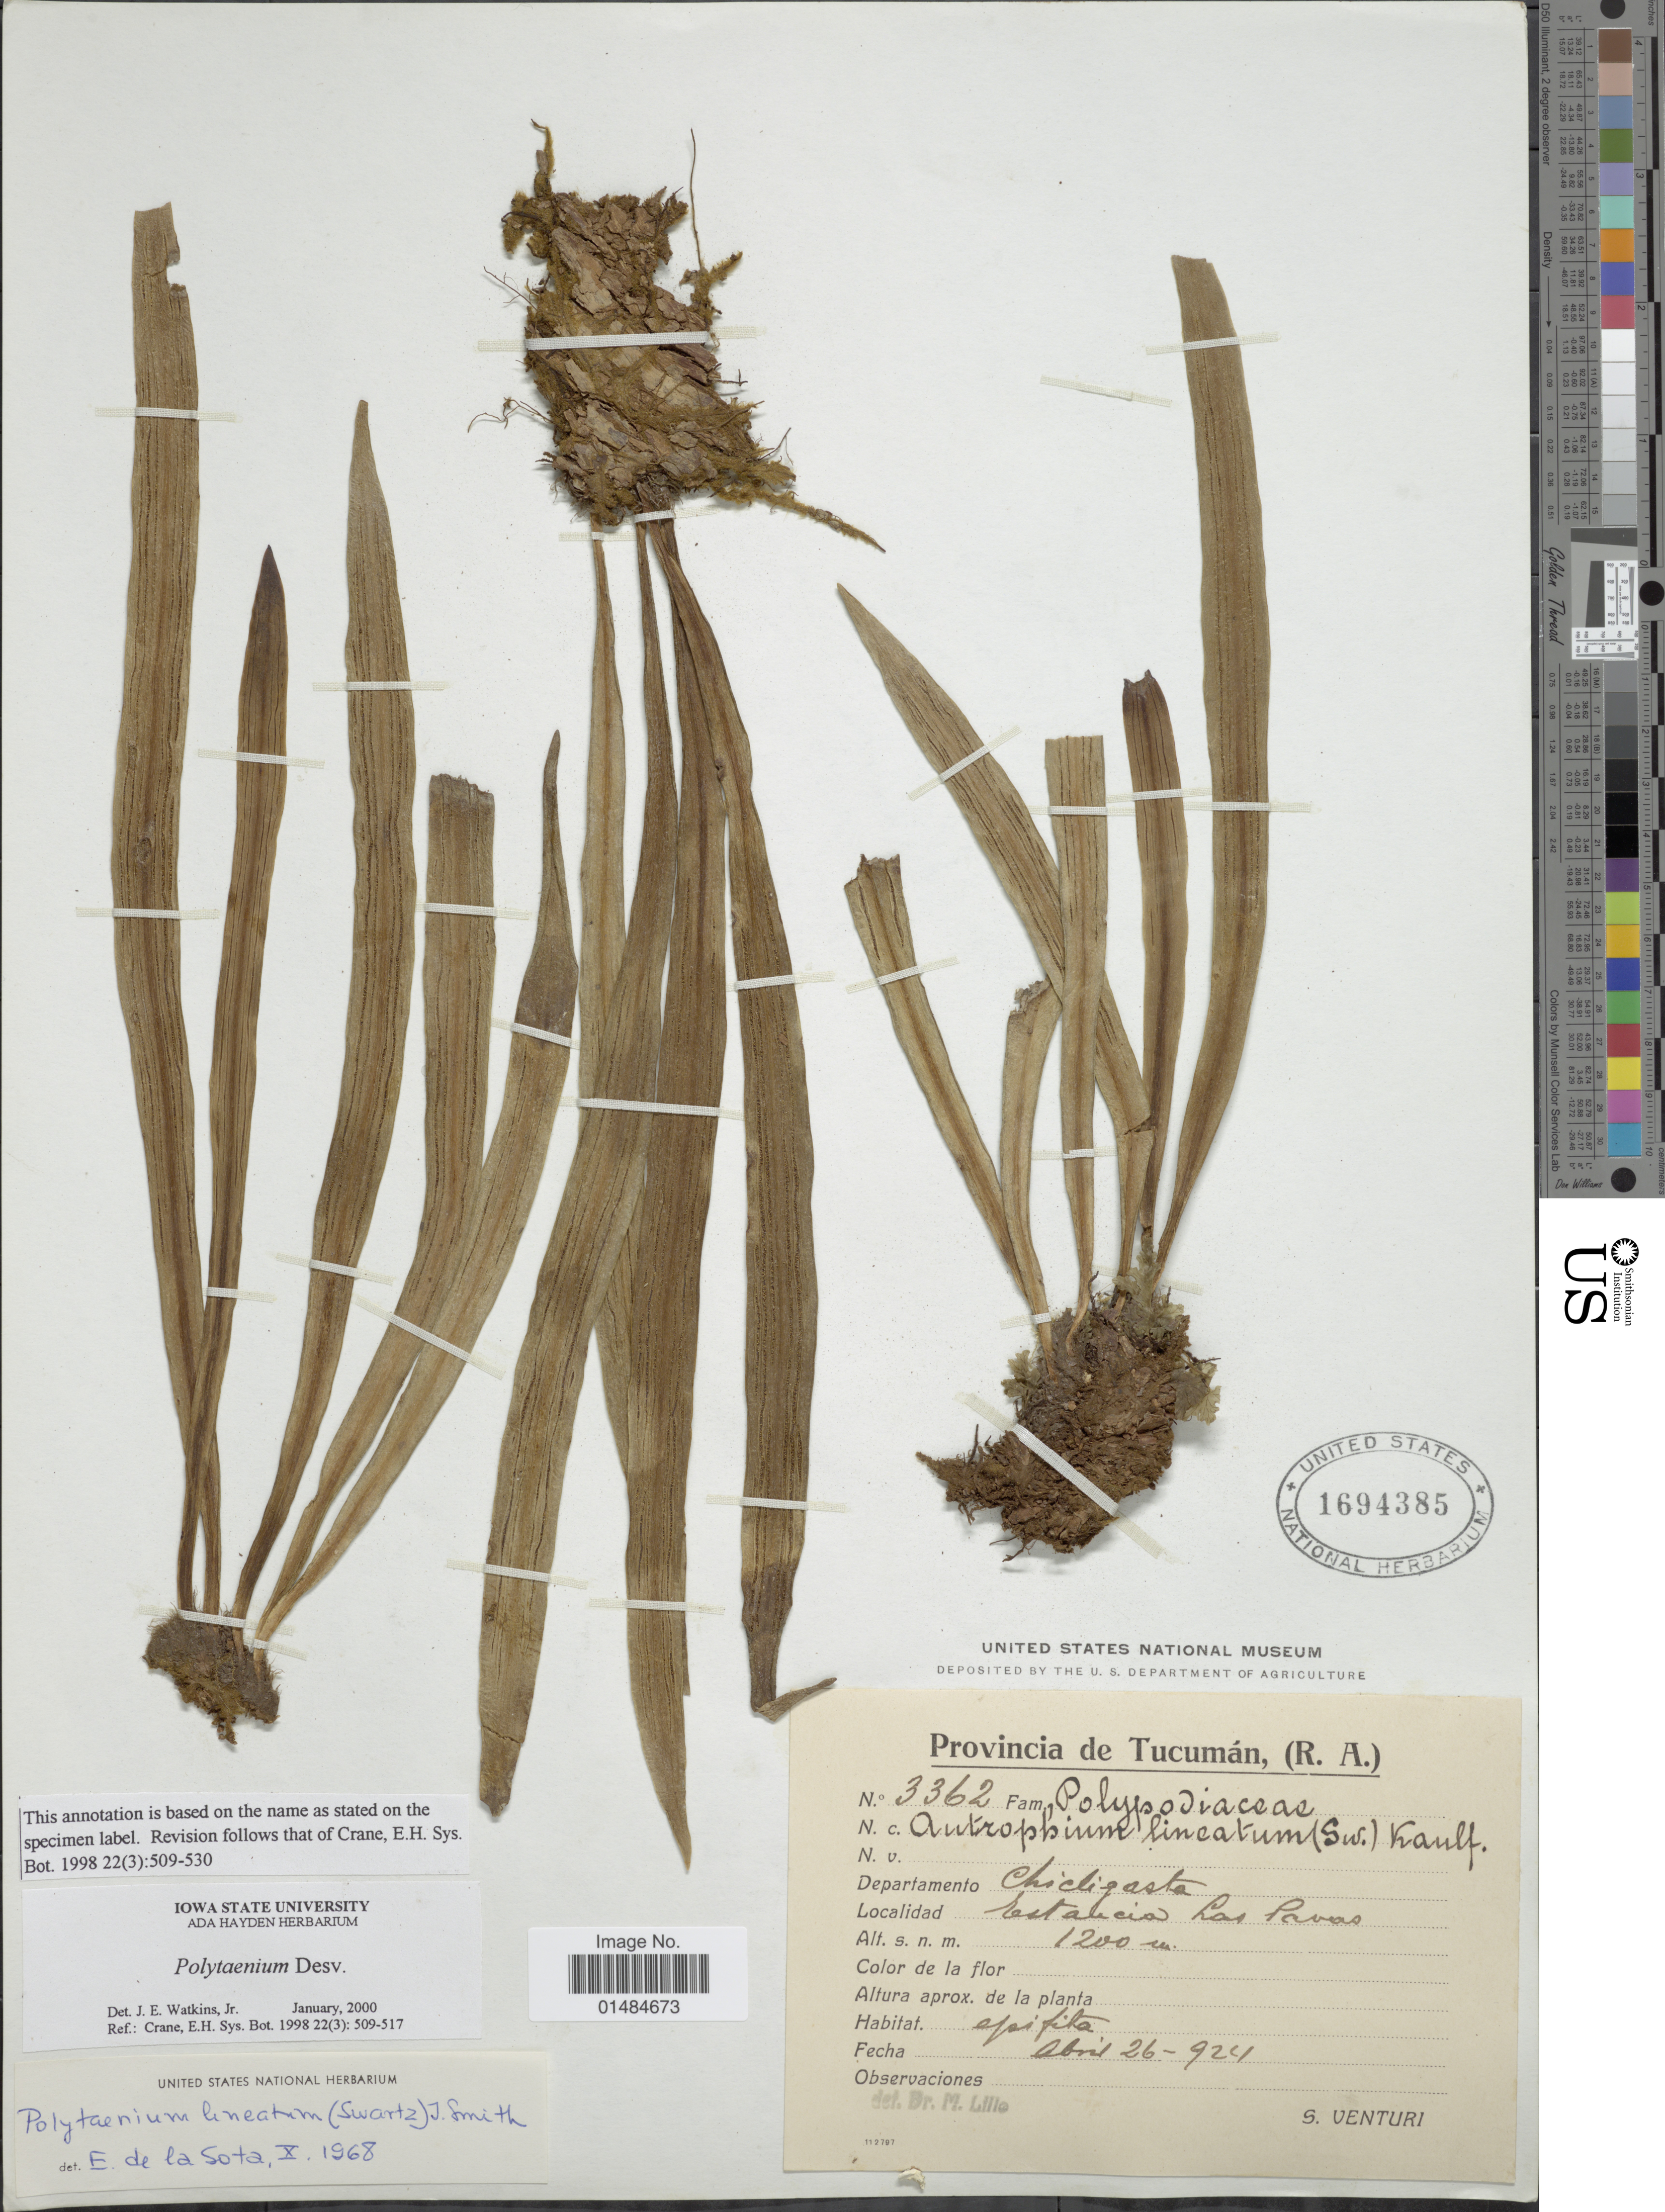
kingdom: Plantae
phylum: Tracheophyta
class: Polypodiopsida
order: Polypodiales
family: Pteridaceae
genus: Polytaenium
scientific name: Polytaenium lineatum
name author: (Sw.) J. Sm.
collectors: S. Venturi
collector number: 3362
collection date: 1924-04-26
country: Argentina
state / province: Tucuman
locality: Chicligasta, Estovia las Pavas.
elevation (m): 1200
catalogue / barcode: US 1694385